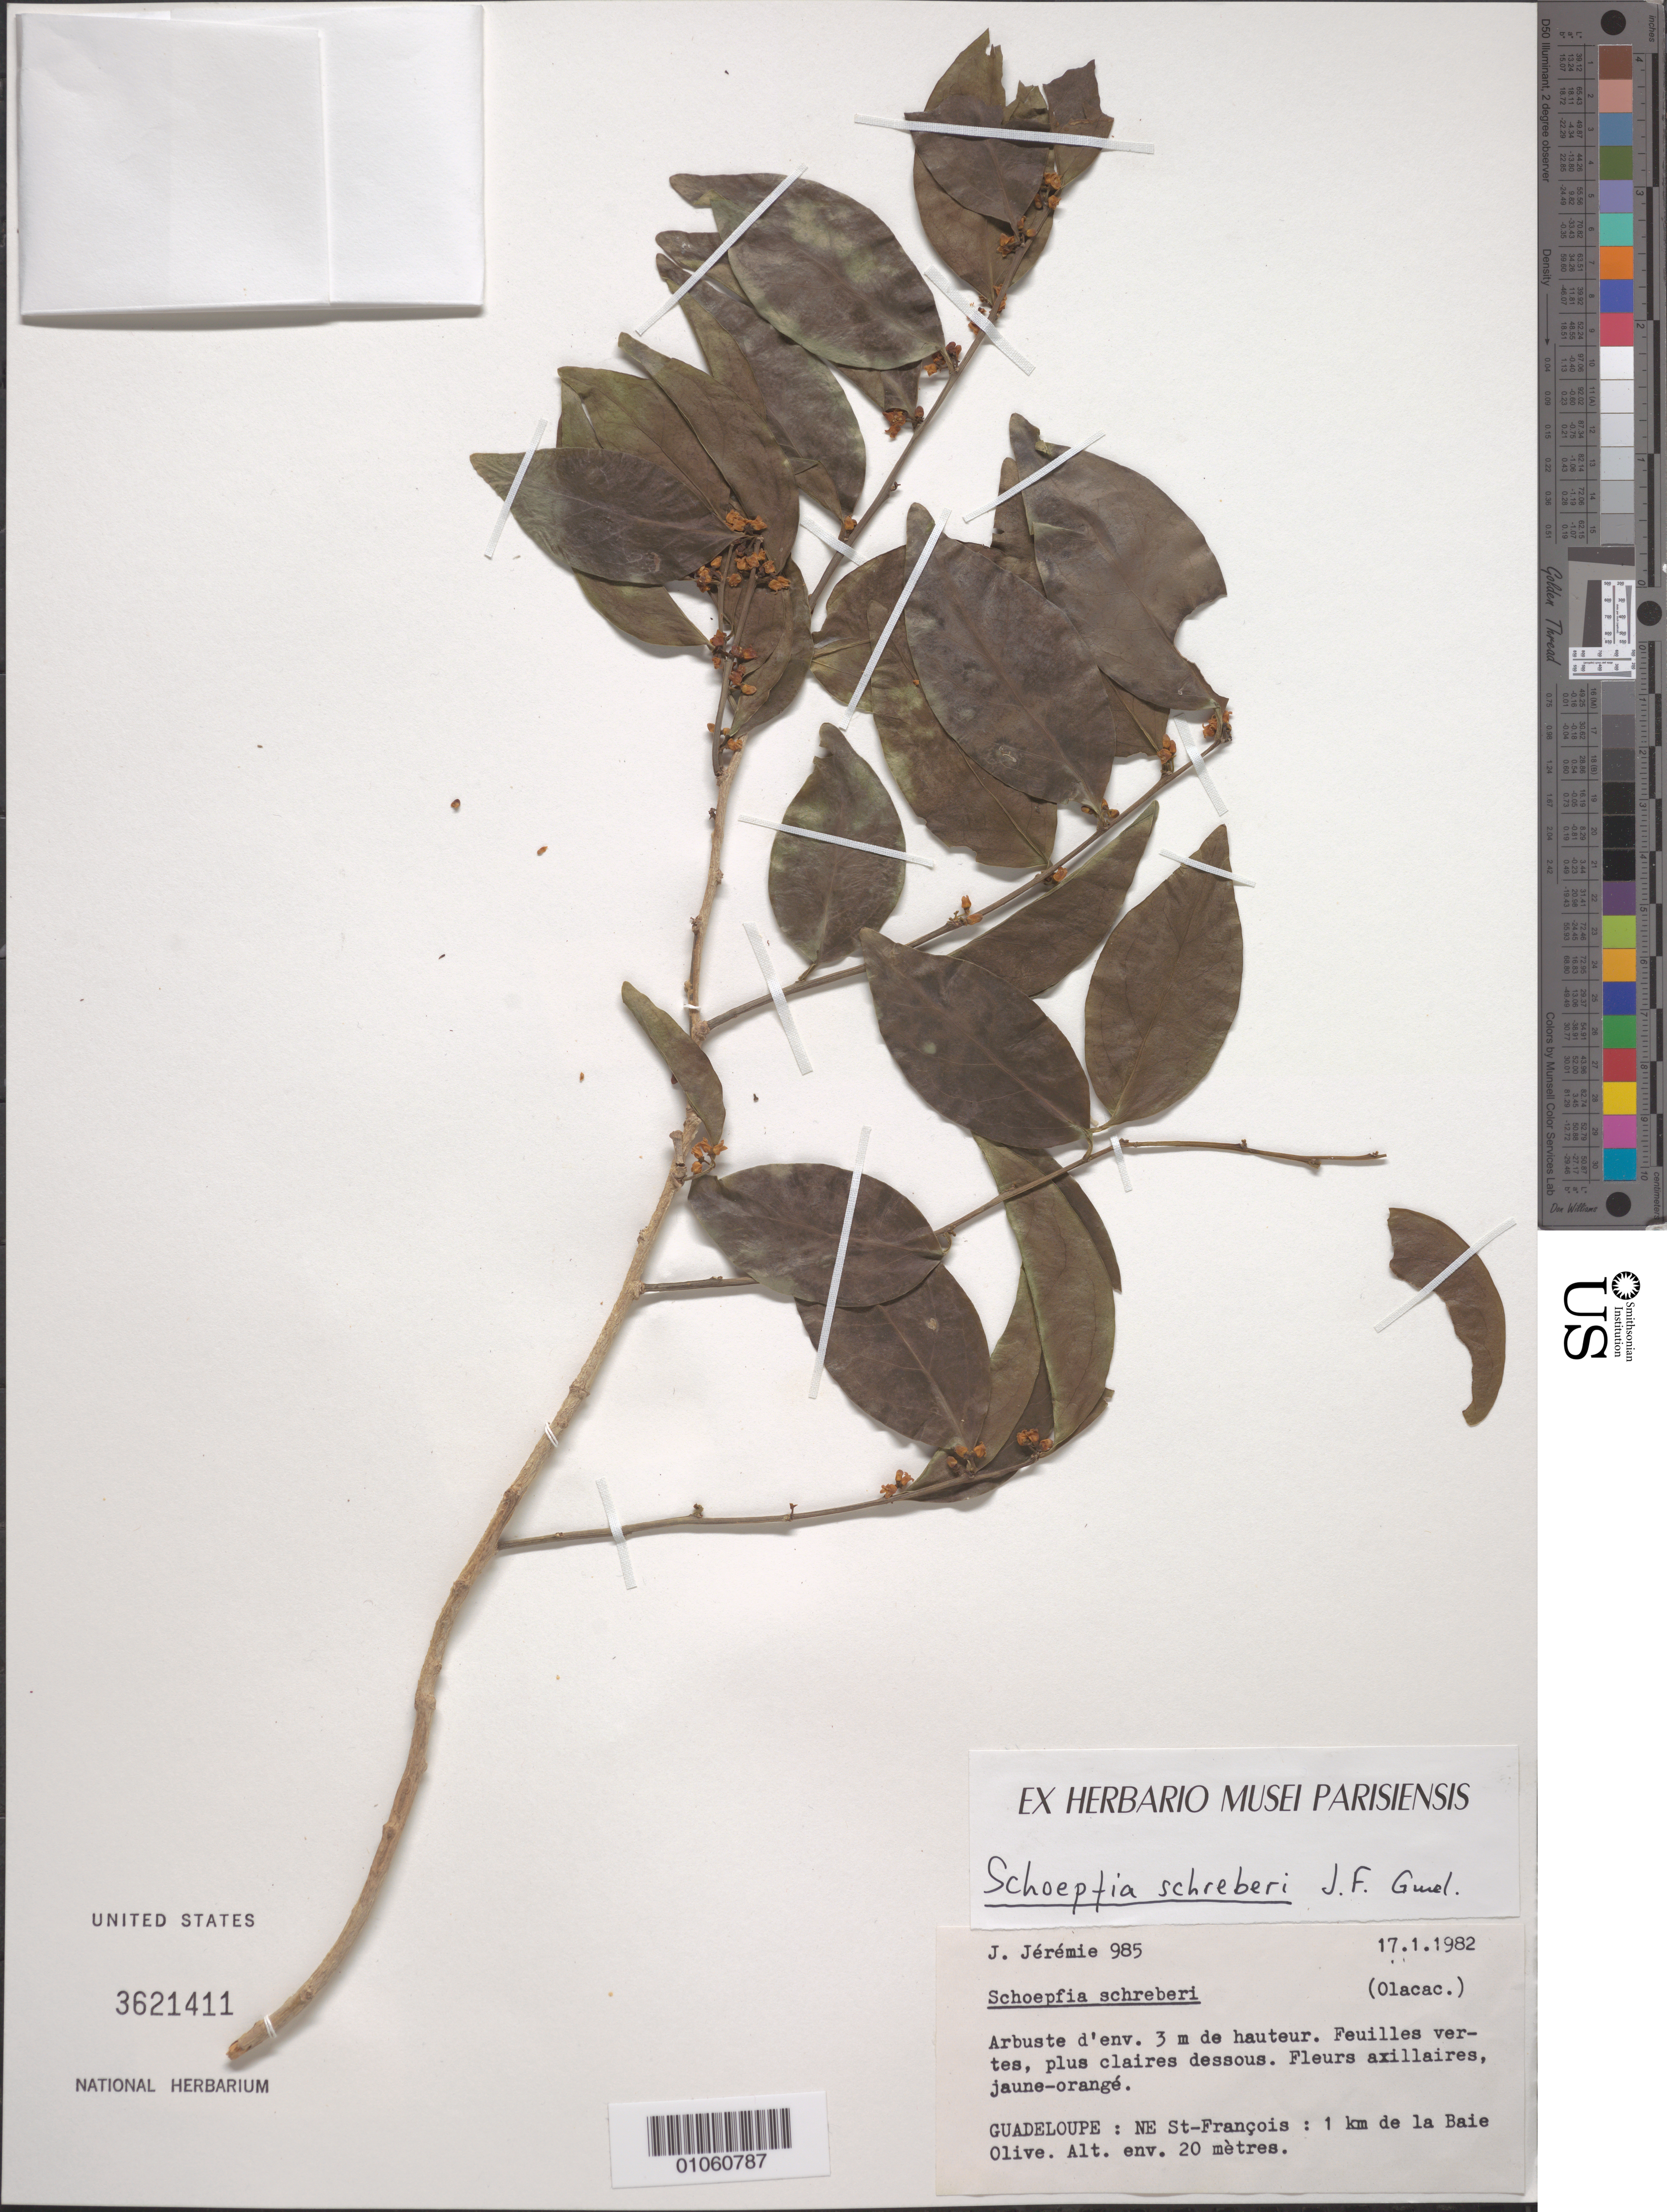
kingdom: Plantae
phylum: Tracheophyta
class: Magnoliopsida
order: Santalales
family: Schoepfiaceae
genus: Schoepfia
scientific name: Schoepfia schreberi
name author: J.F. Gmel.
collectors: J. Jérémie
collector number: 985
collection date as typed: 17 Jan 1982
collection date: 1982-01-17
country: Guadeloupe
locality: NE St. François; 1 km de la Baie Olive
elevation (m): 20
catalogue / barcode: US 3621411